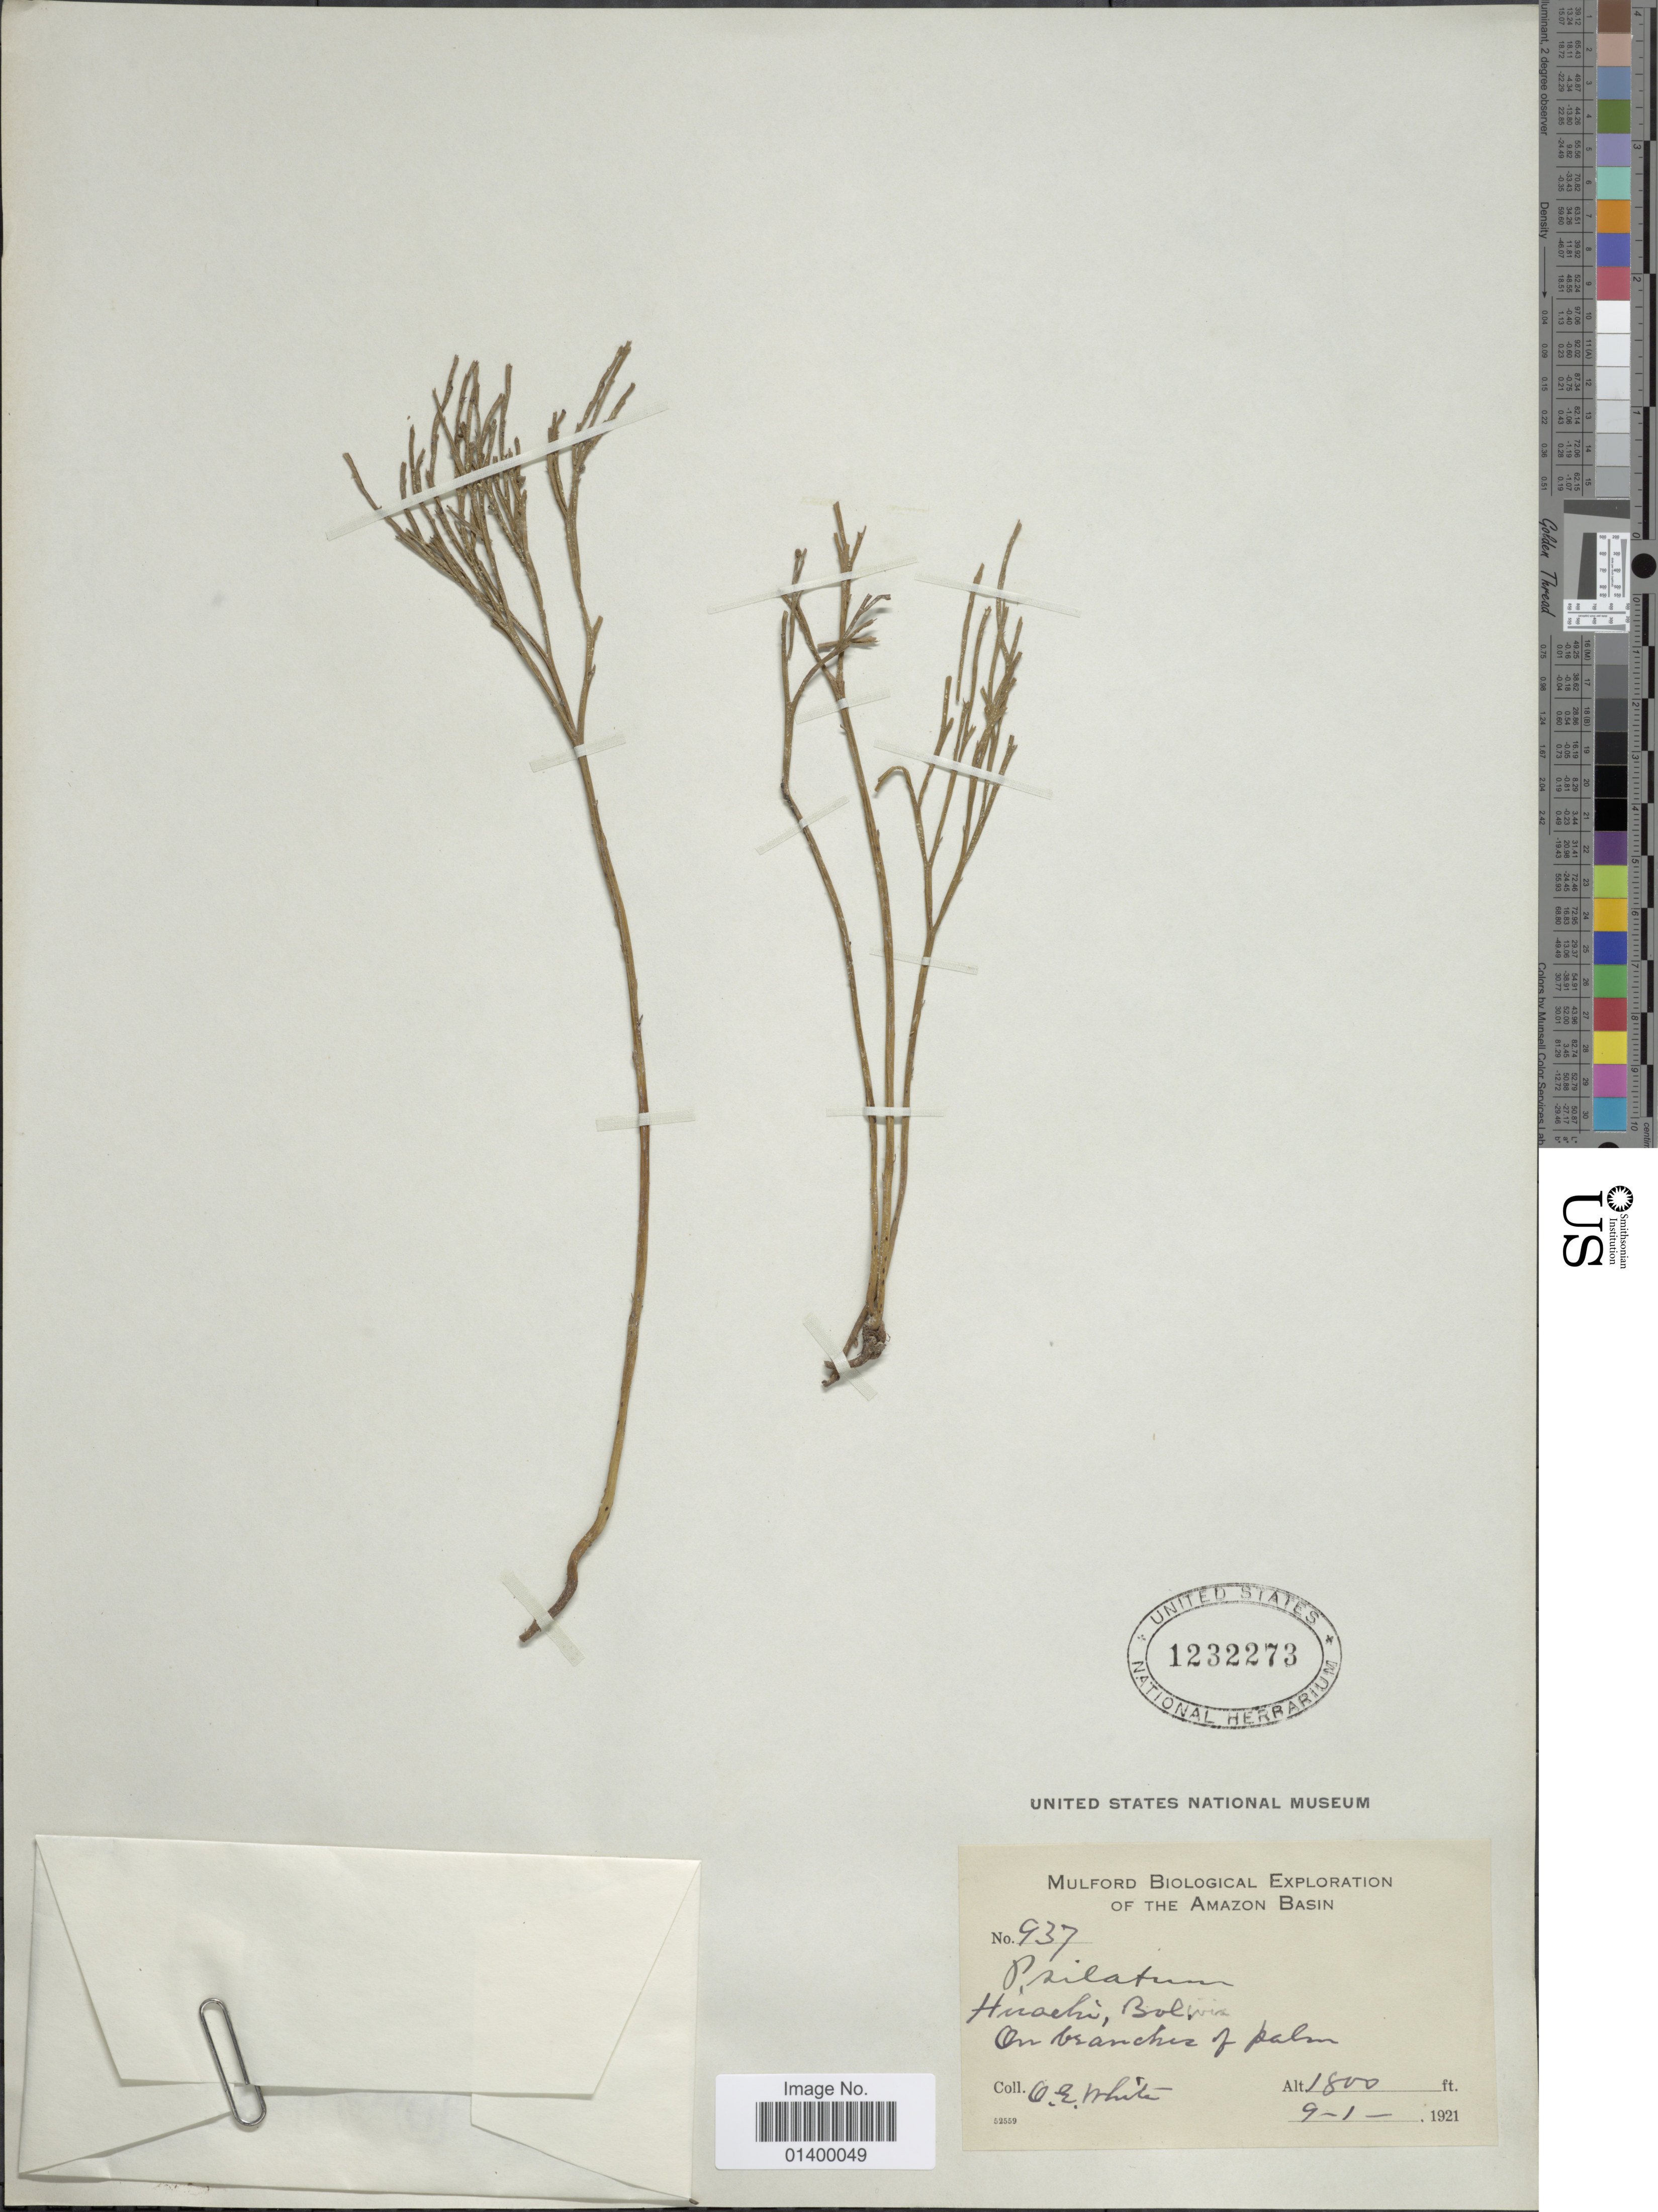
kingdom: Plantae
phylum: Tracheophyta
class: Polypodiopsida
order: Psilotales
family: Psilotaceae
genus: Psilotum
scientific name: Psilotum nudum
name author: (L.) P. Beauv.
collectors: O. E. White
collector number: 937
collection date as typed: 9-1-1921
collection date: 1921-09-01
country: Bolivia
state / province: Beni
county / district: Iténez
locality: Huachi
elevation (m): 549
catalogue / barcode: US 1232273